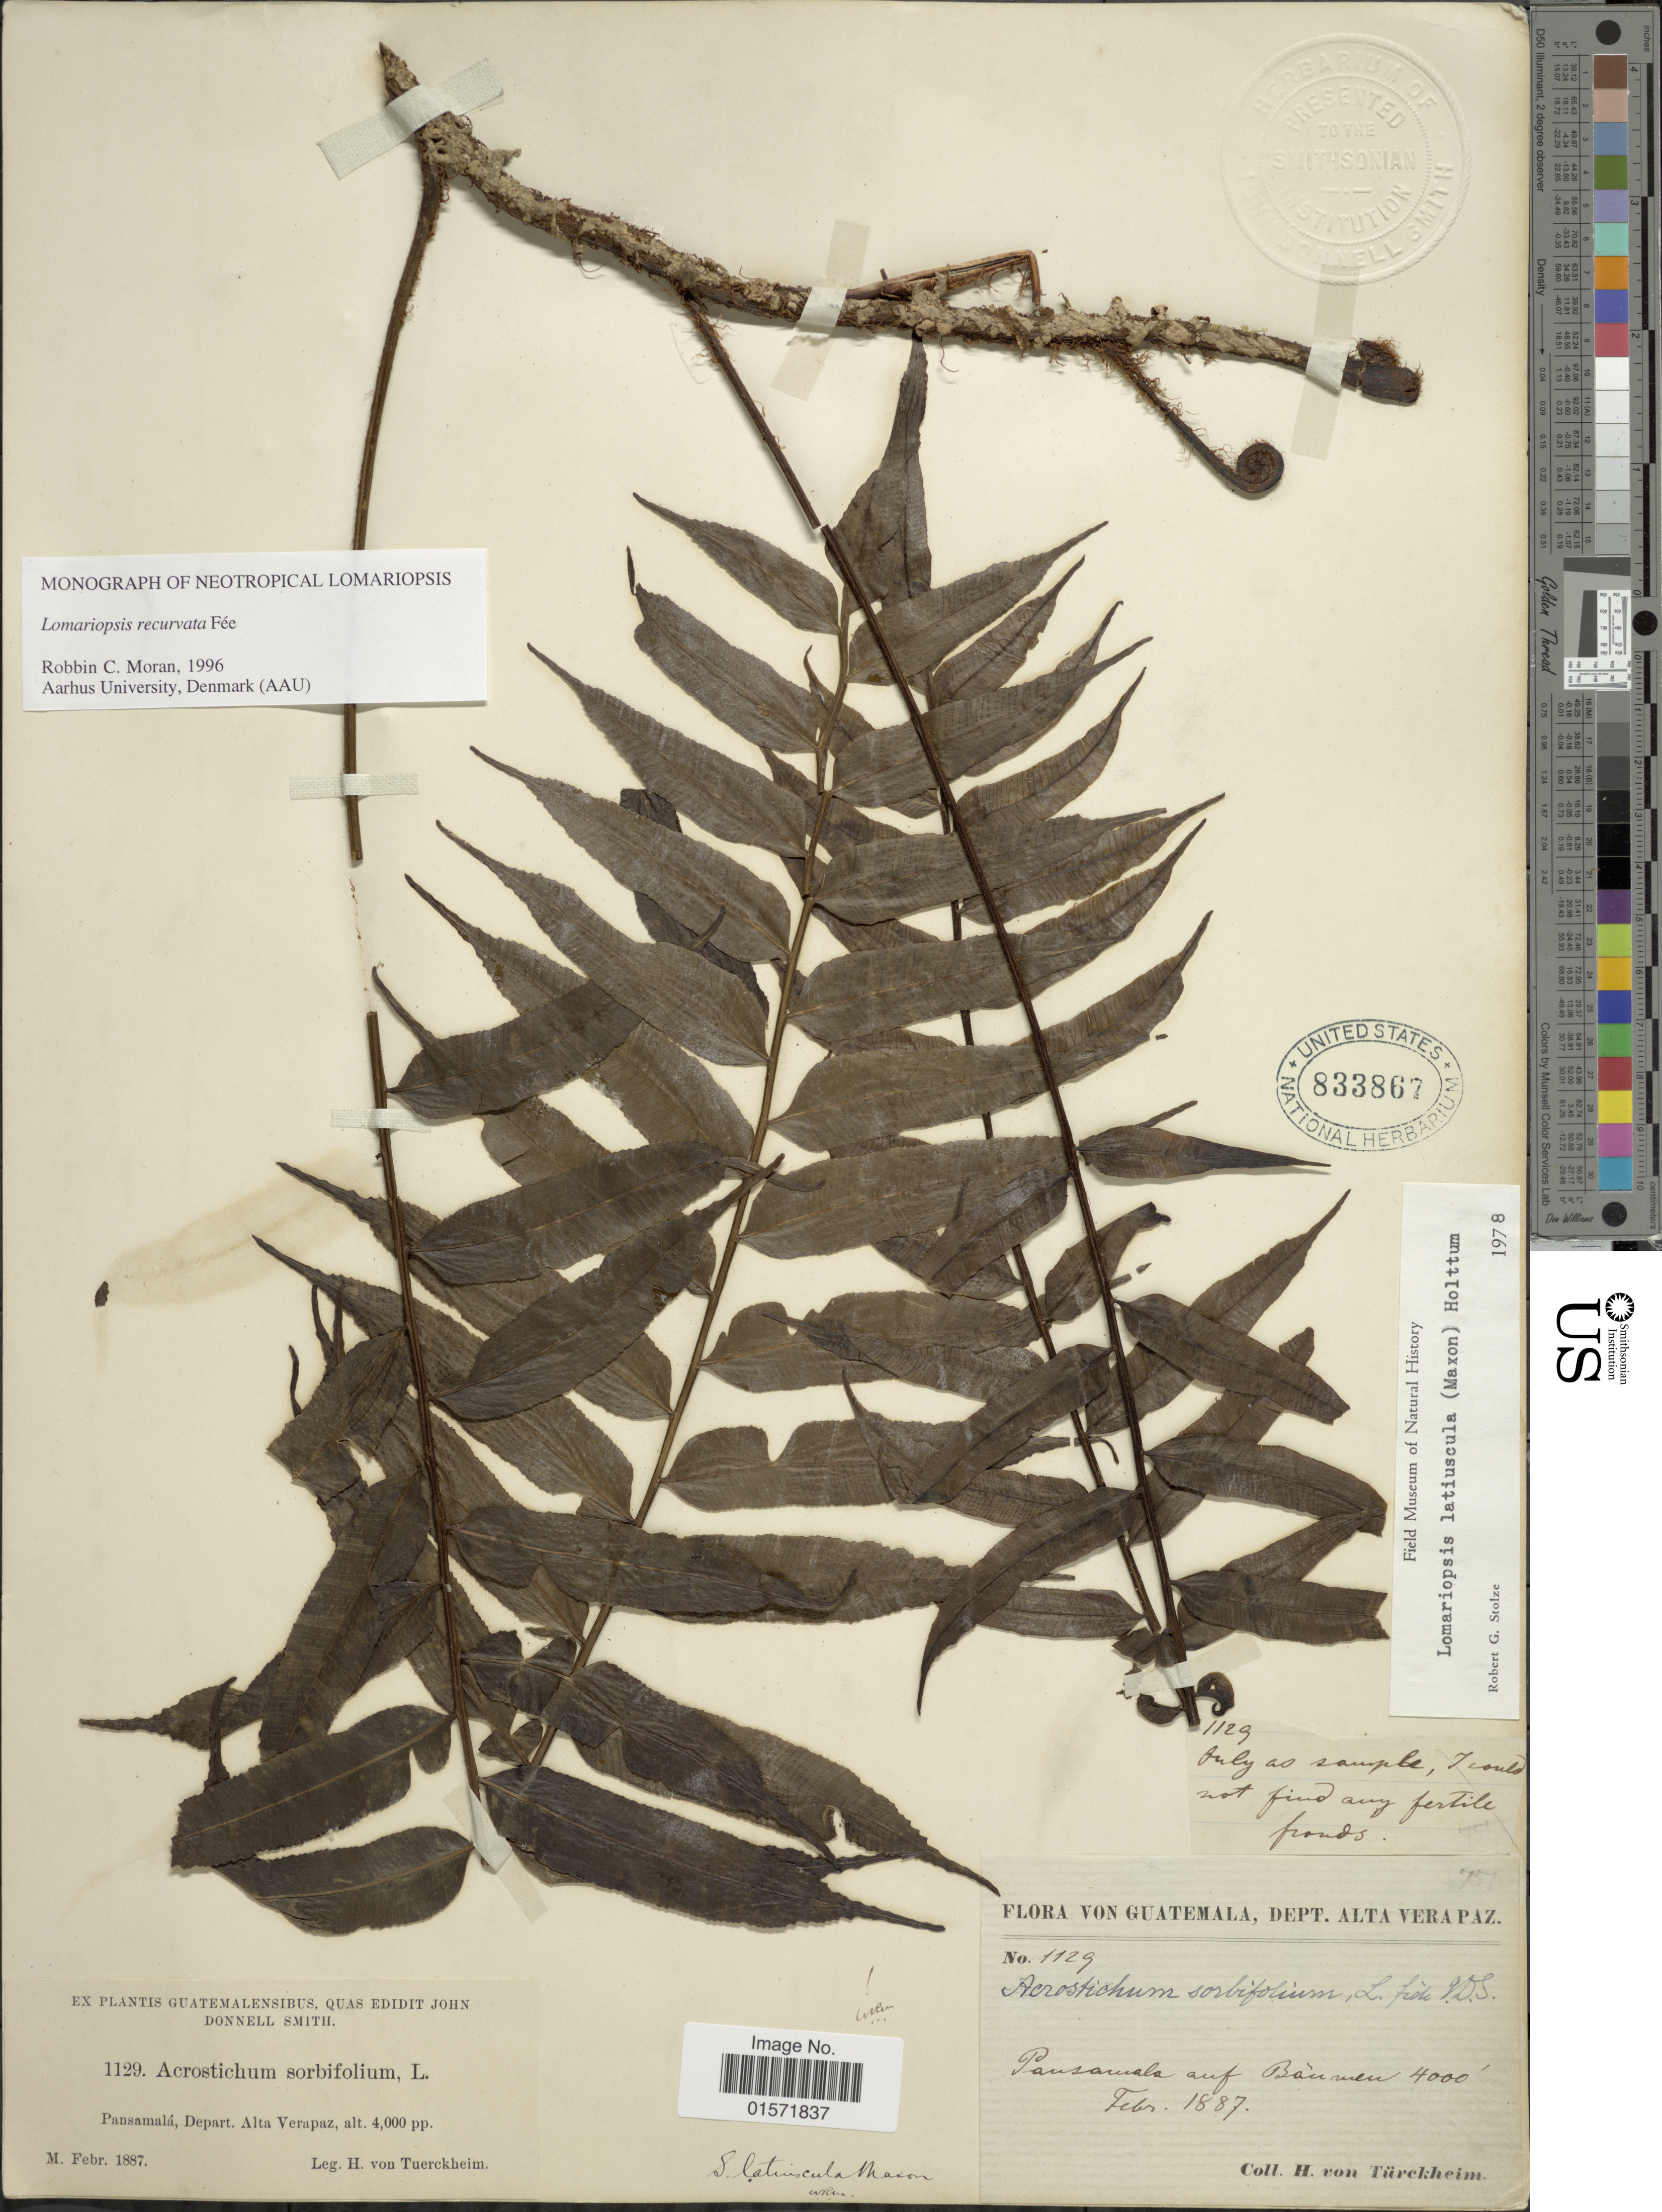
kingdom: Plantae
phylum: Tracheophyta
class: Polypodiopsida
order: Polypodiales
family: Lomariopsidaceae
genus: Lomariopsis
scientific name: Lomariopsis recurvata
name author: Fée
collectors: H. von Türckheim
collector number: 1129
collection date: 1887-02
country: Guatemala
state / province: Alta Verapaz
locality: Pansamalá, auf Bäumen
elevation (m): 1219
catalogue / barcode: US 833867